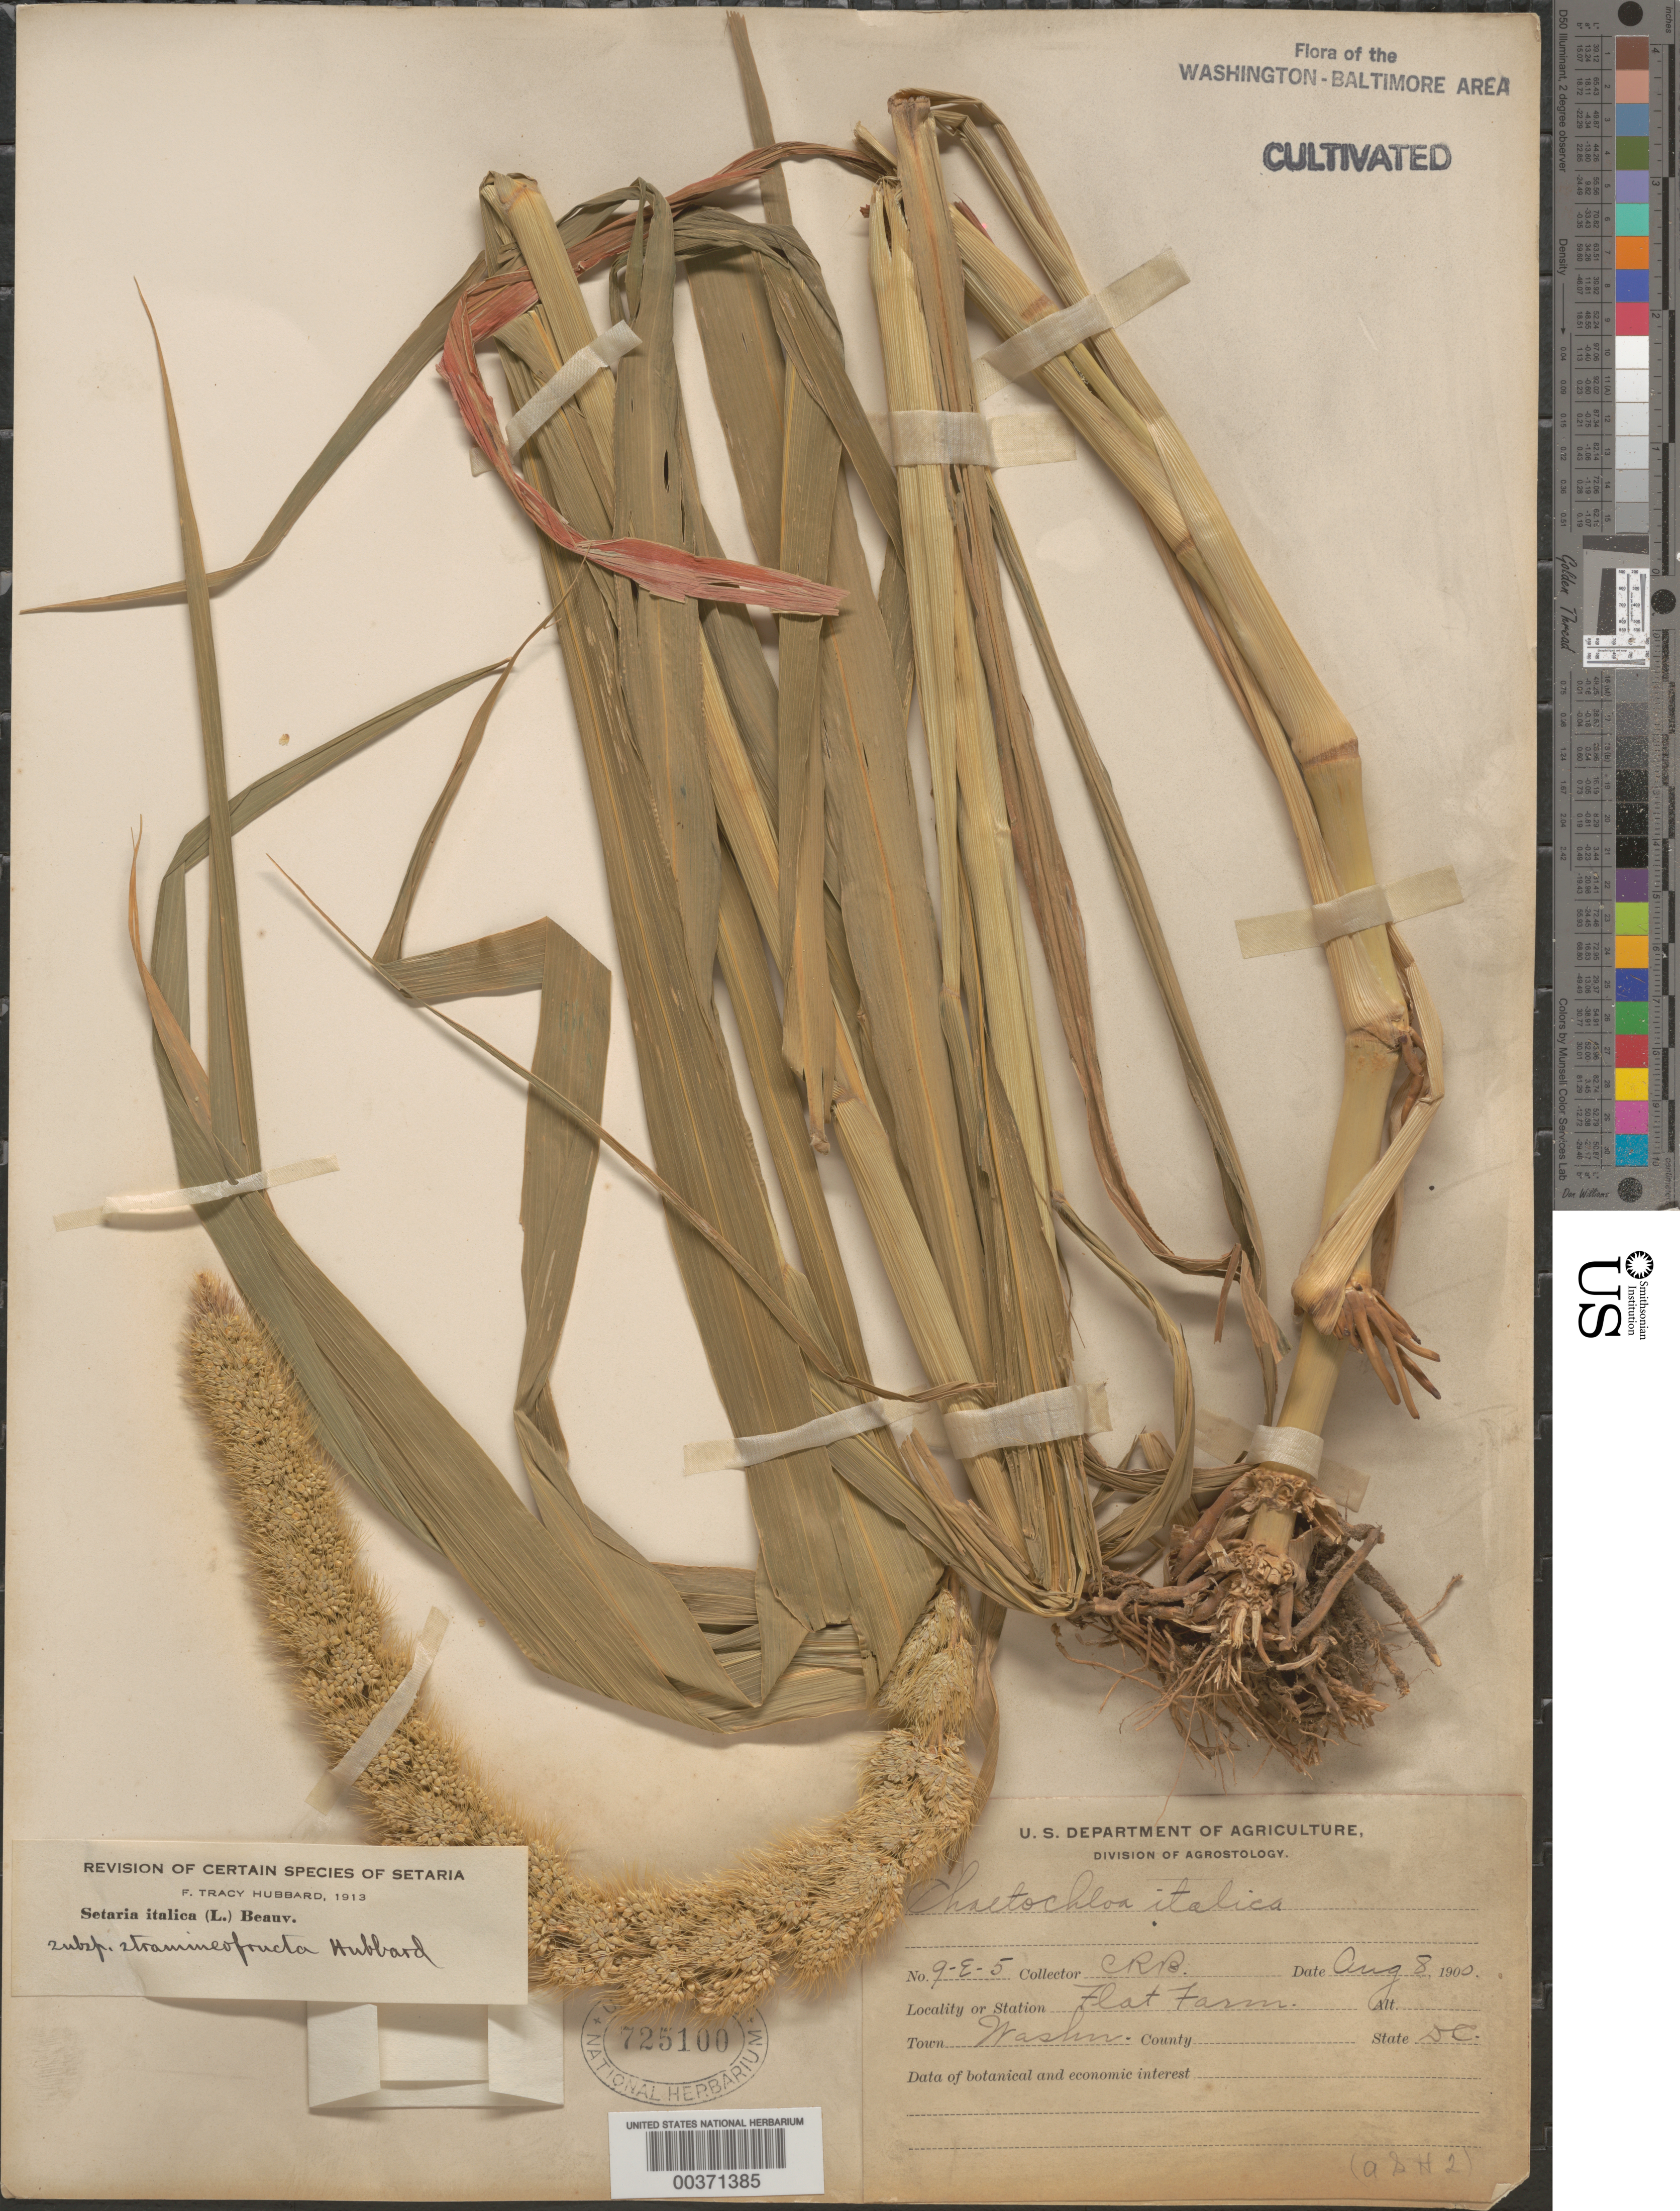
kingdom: Plantae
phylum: Tracheophyta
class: Liliopsida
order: Poales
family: Poaceae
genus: Setaria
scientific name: Setaria italica subsp. stramineofructa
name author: F.T. Hubb.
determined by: Hitchcock, Albert S.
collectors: F. T. Hubbard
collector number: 935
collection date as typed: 08 Aug 1900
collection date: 1900-08-08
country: United States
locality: Flat Farm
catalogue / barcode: US 725100